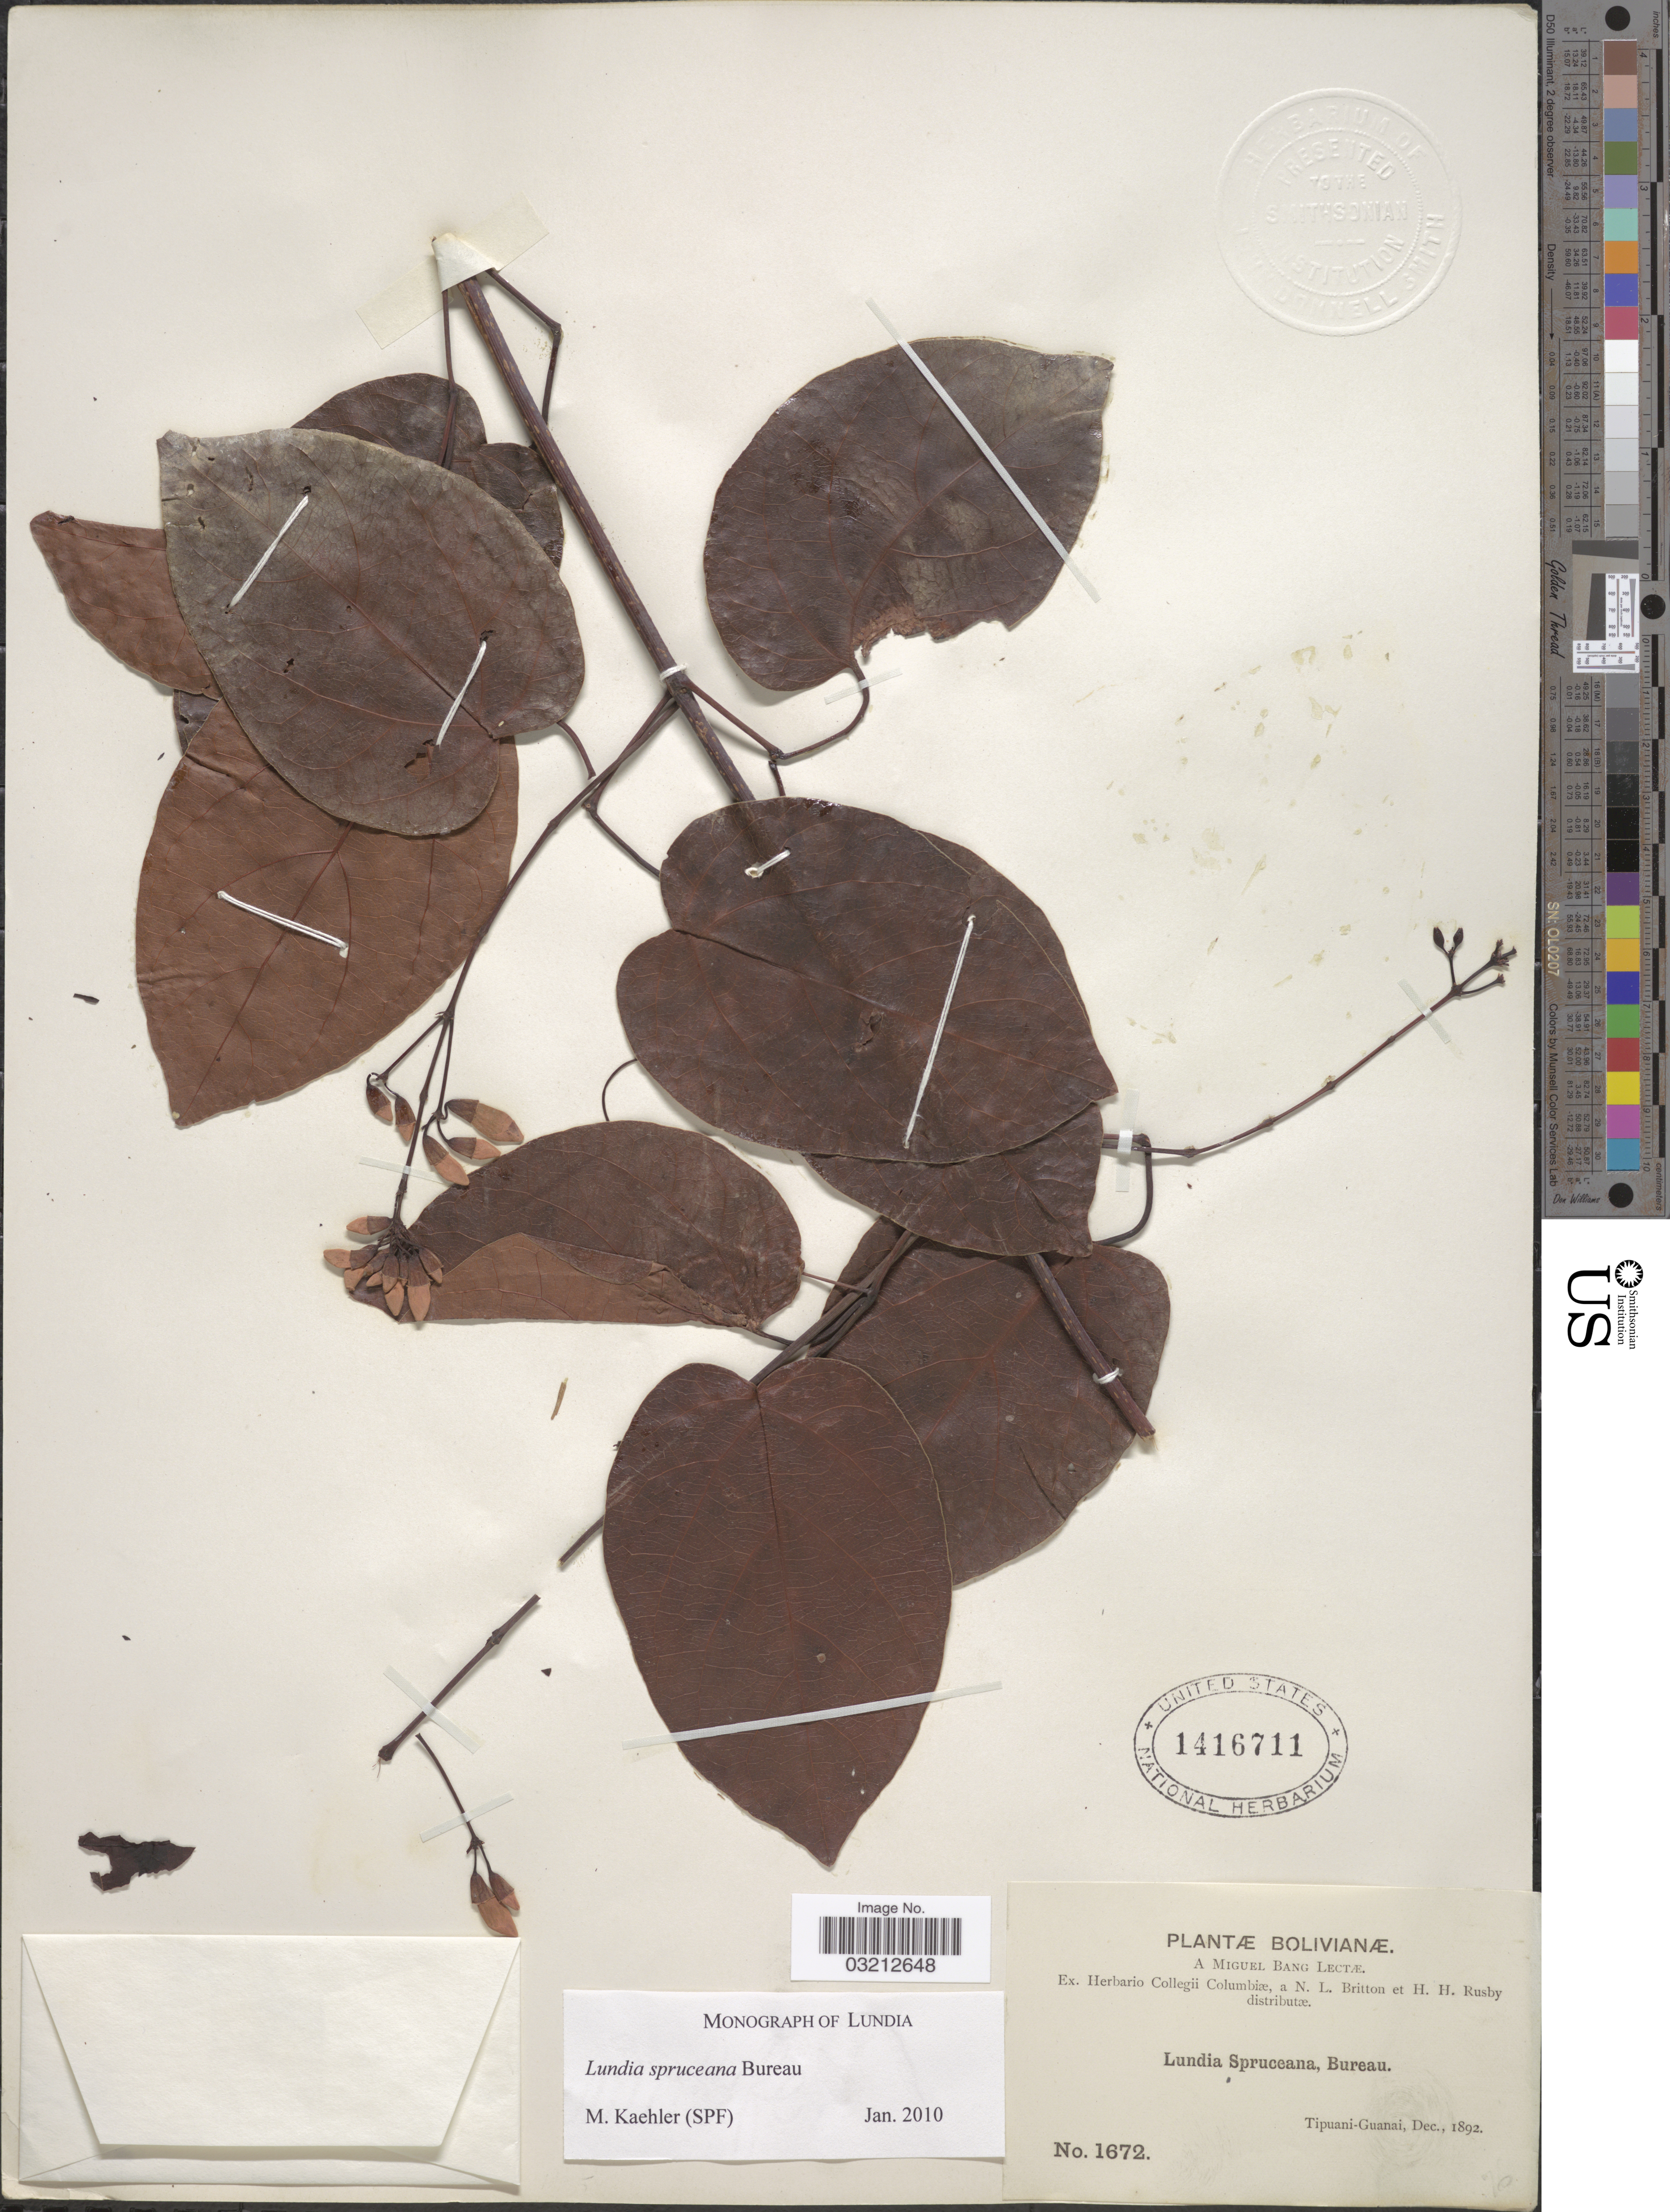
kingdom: Plantae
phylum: Tracheophyta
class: Magnoliopsida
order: Lamiales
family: Bignoniaceae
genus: Lundia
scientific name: Lundia spruceana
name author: Bureau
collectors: M. Bang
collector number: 1672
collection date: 1892-12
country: Bolivia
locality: Tipuani-Guanai.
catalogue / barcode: US 1416711